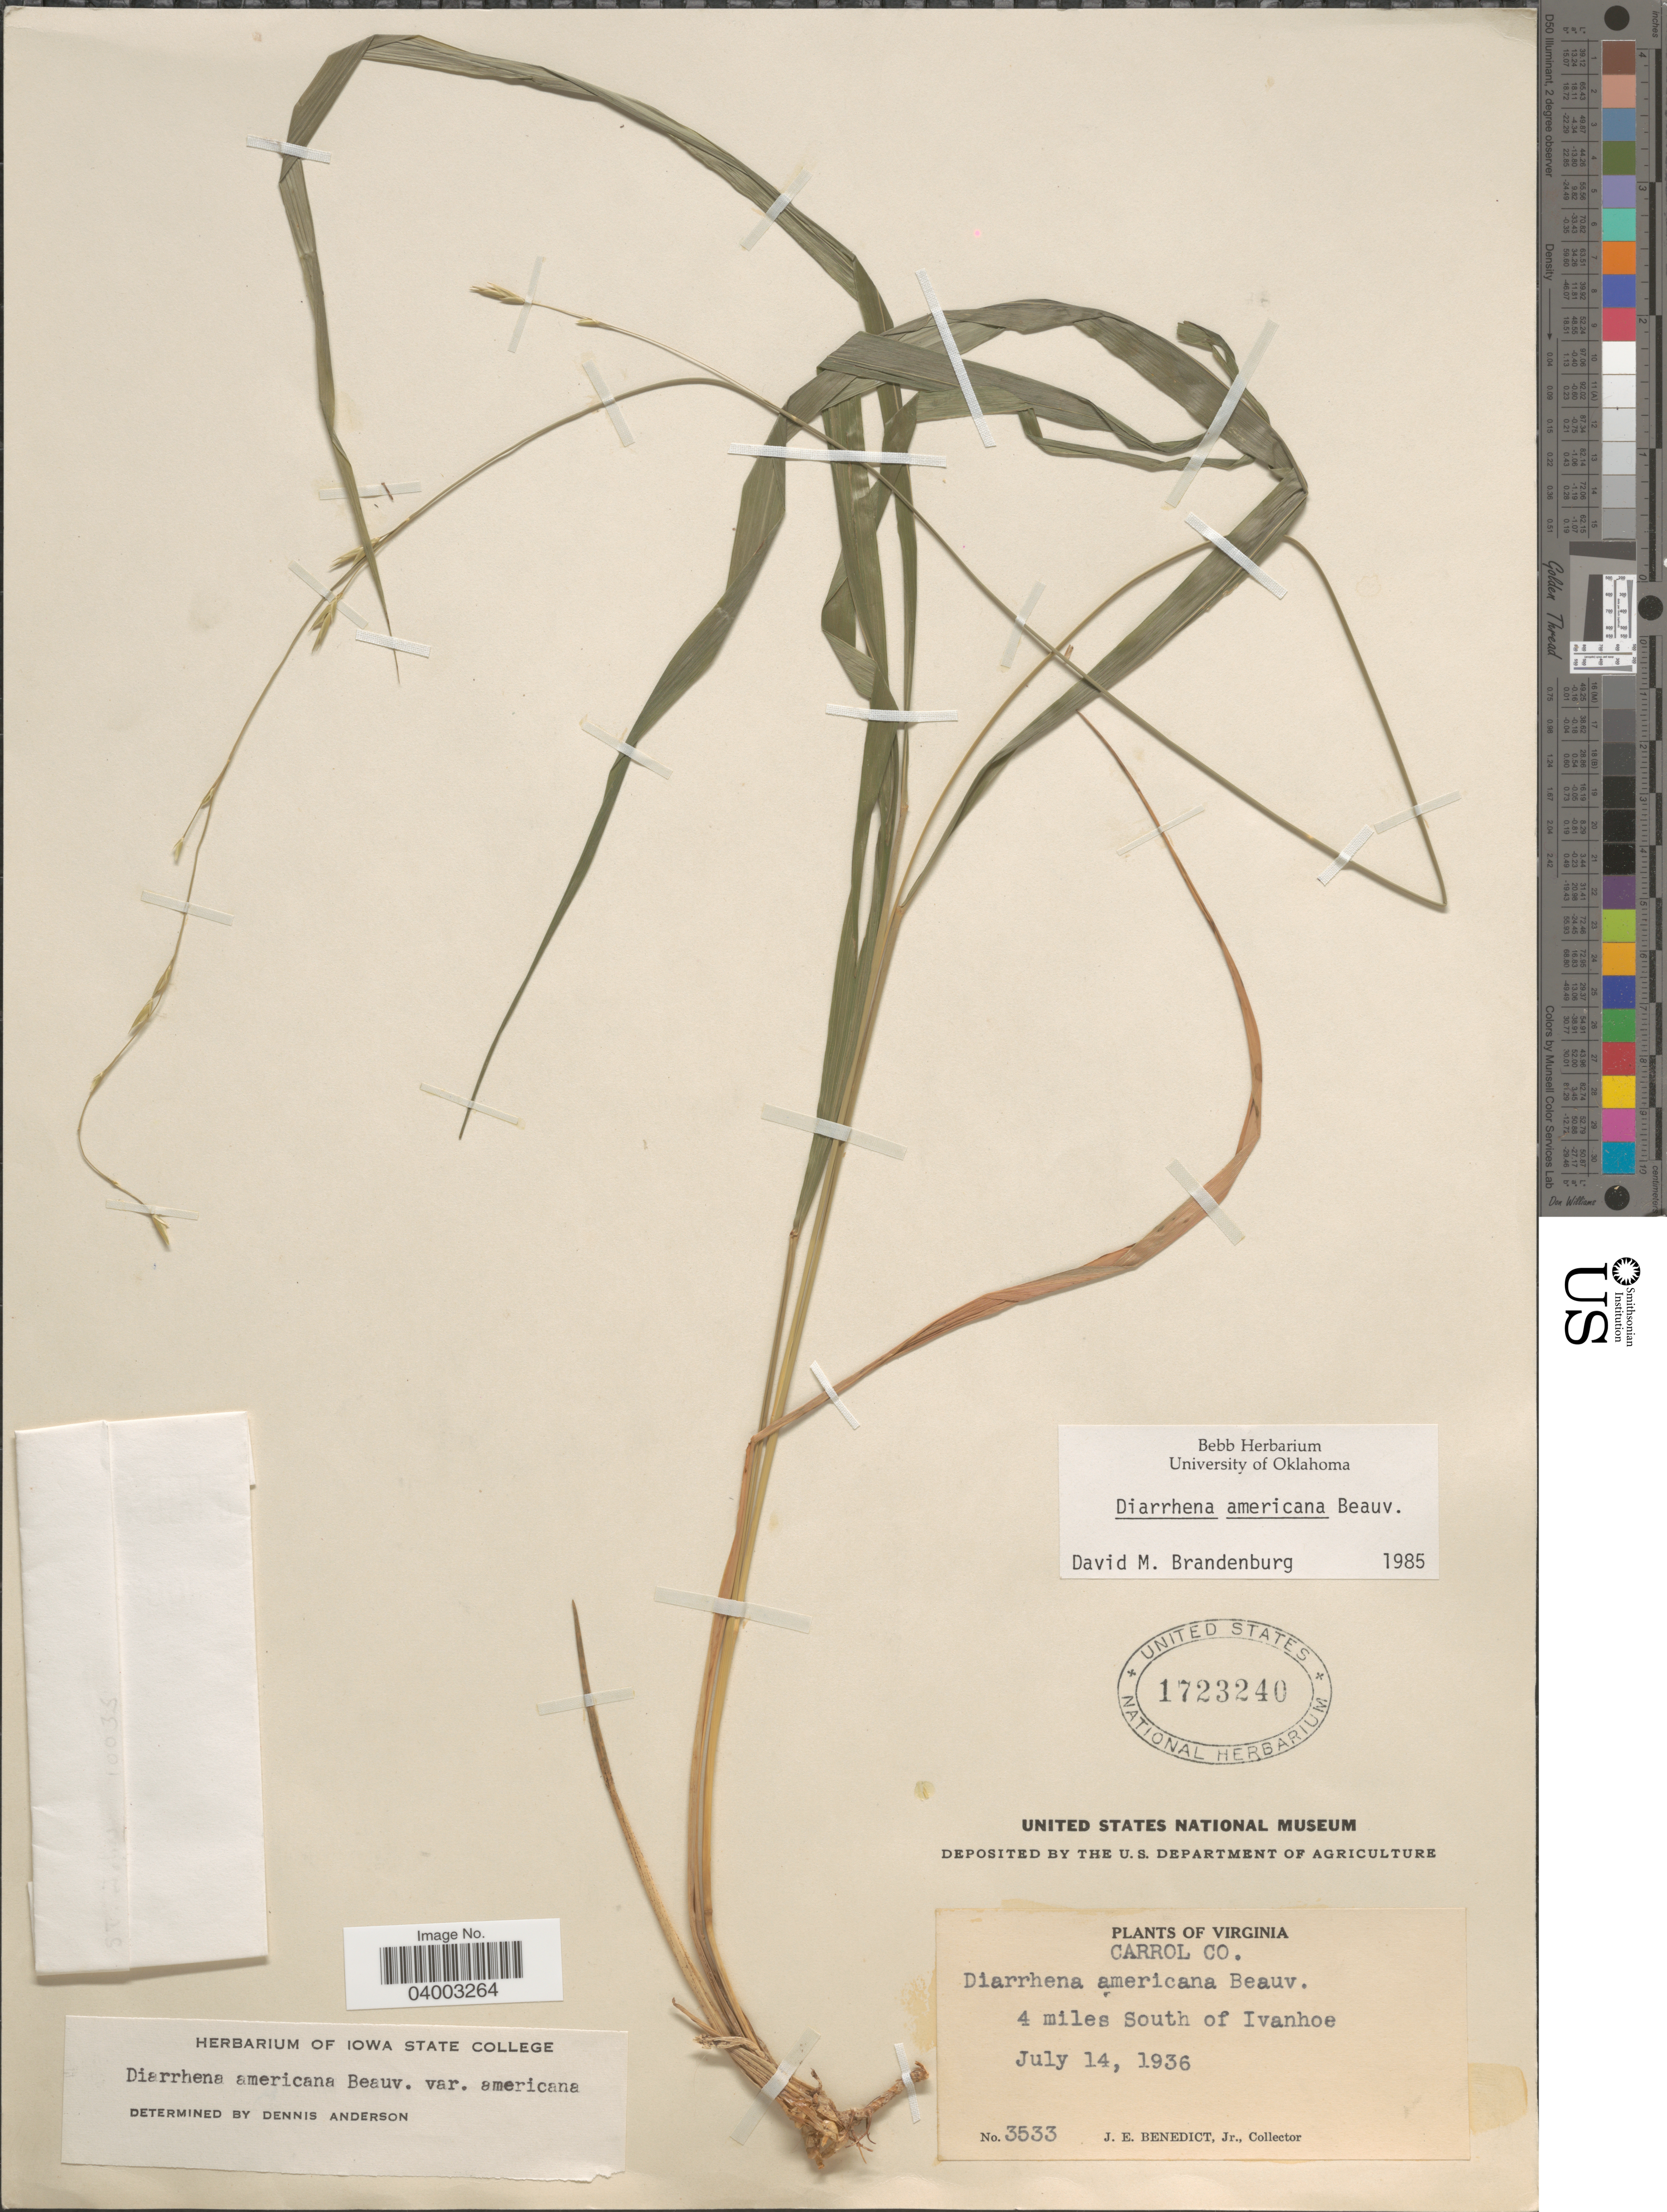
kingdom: Plantae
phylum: Tracheophyta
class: Liliopsida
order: Poales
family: Poaceae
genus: Diarrhena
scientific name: Diarrhena americana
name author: P. Beauv.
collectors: J. Benedict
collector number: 3533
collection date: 1936-07-14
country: United States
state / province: Virginia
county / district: Caroline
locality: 4 miles S of Ivanhoe.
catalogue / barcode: US 1723240